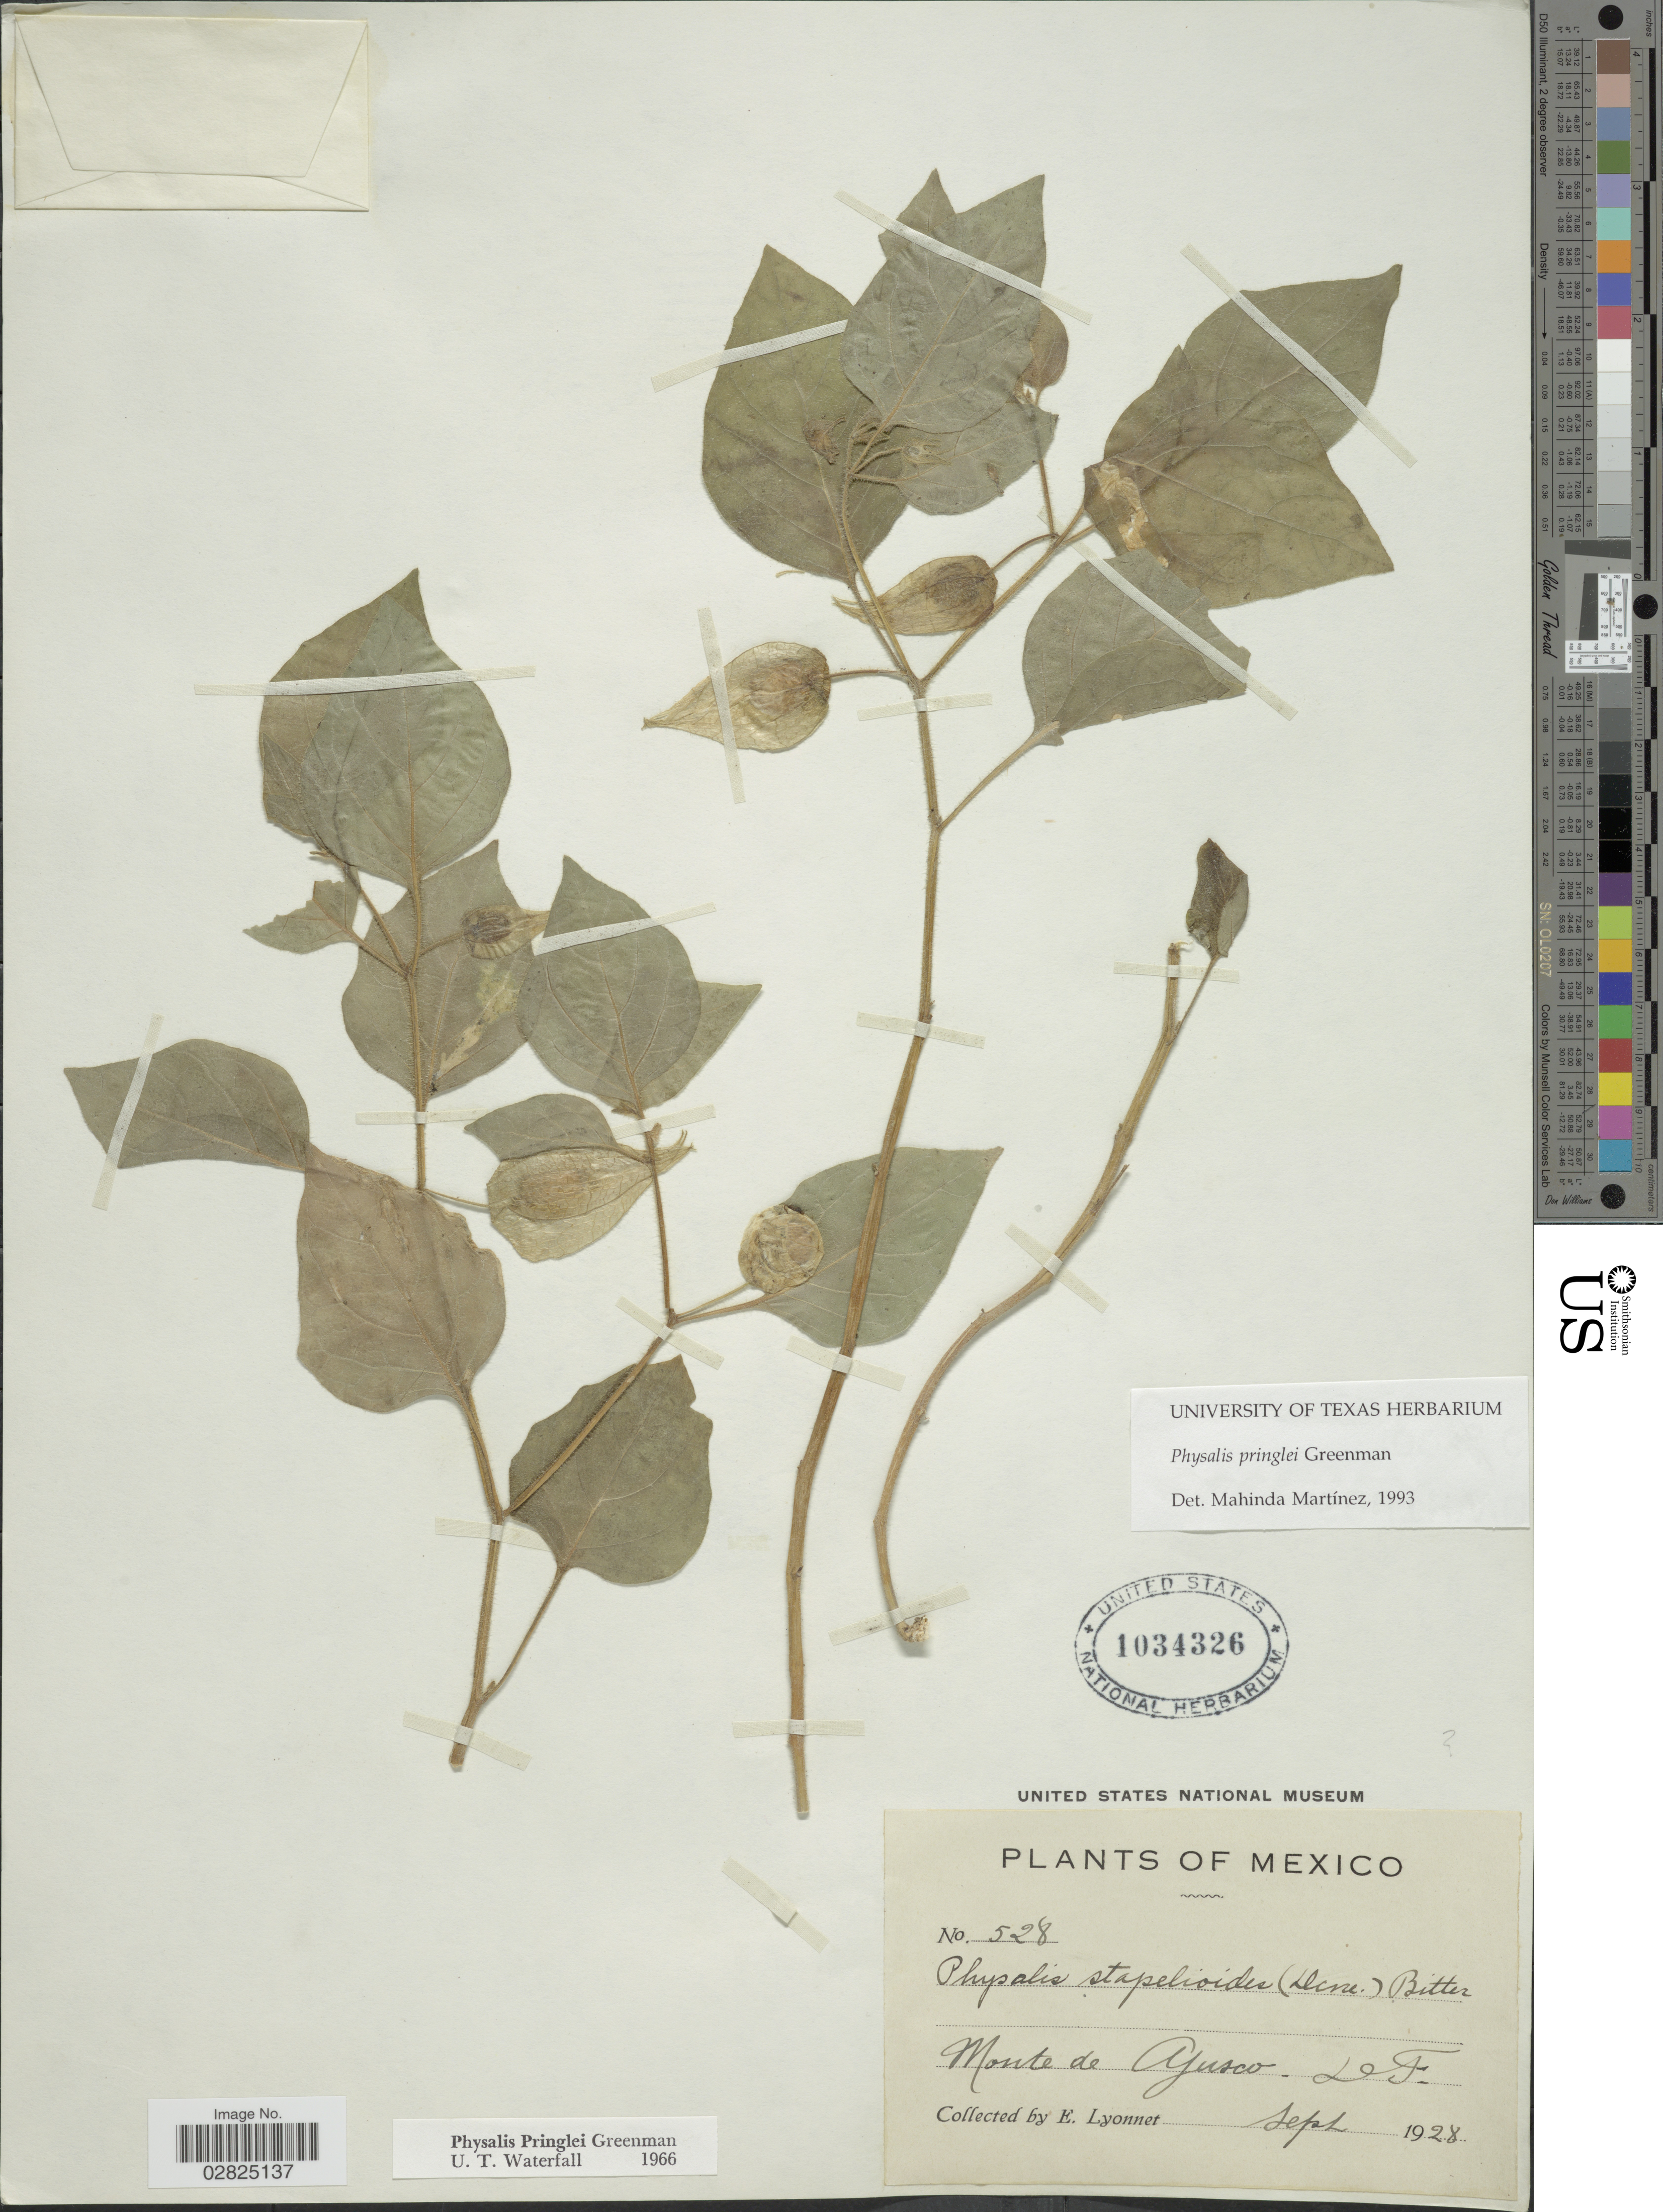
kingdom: Plantae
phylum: Tracheophyta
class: Magnoliopsida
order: Solanales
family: Solanaceae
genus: Physalis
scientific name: Physalis pringlei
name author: Greenm.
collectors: E. Lyonnet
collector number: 528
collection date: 1928-09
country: Mexico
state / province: Distrito Federal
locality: Monte de Ajusco.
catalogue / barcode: US 1034326